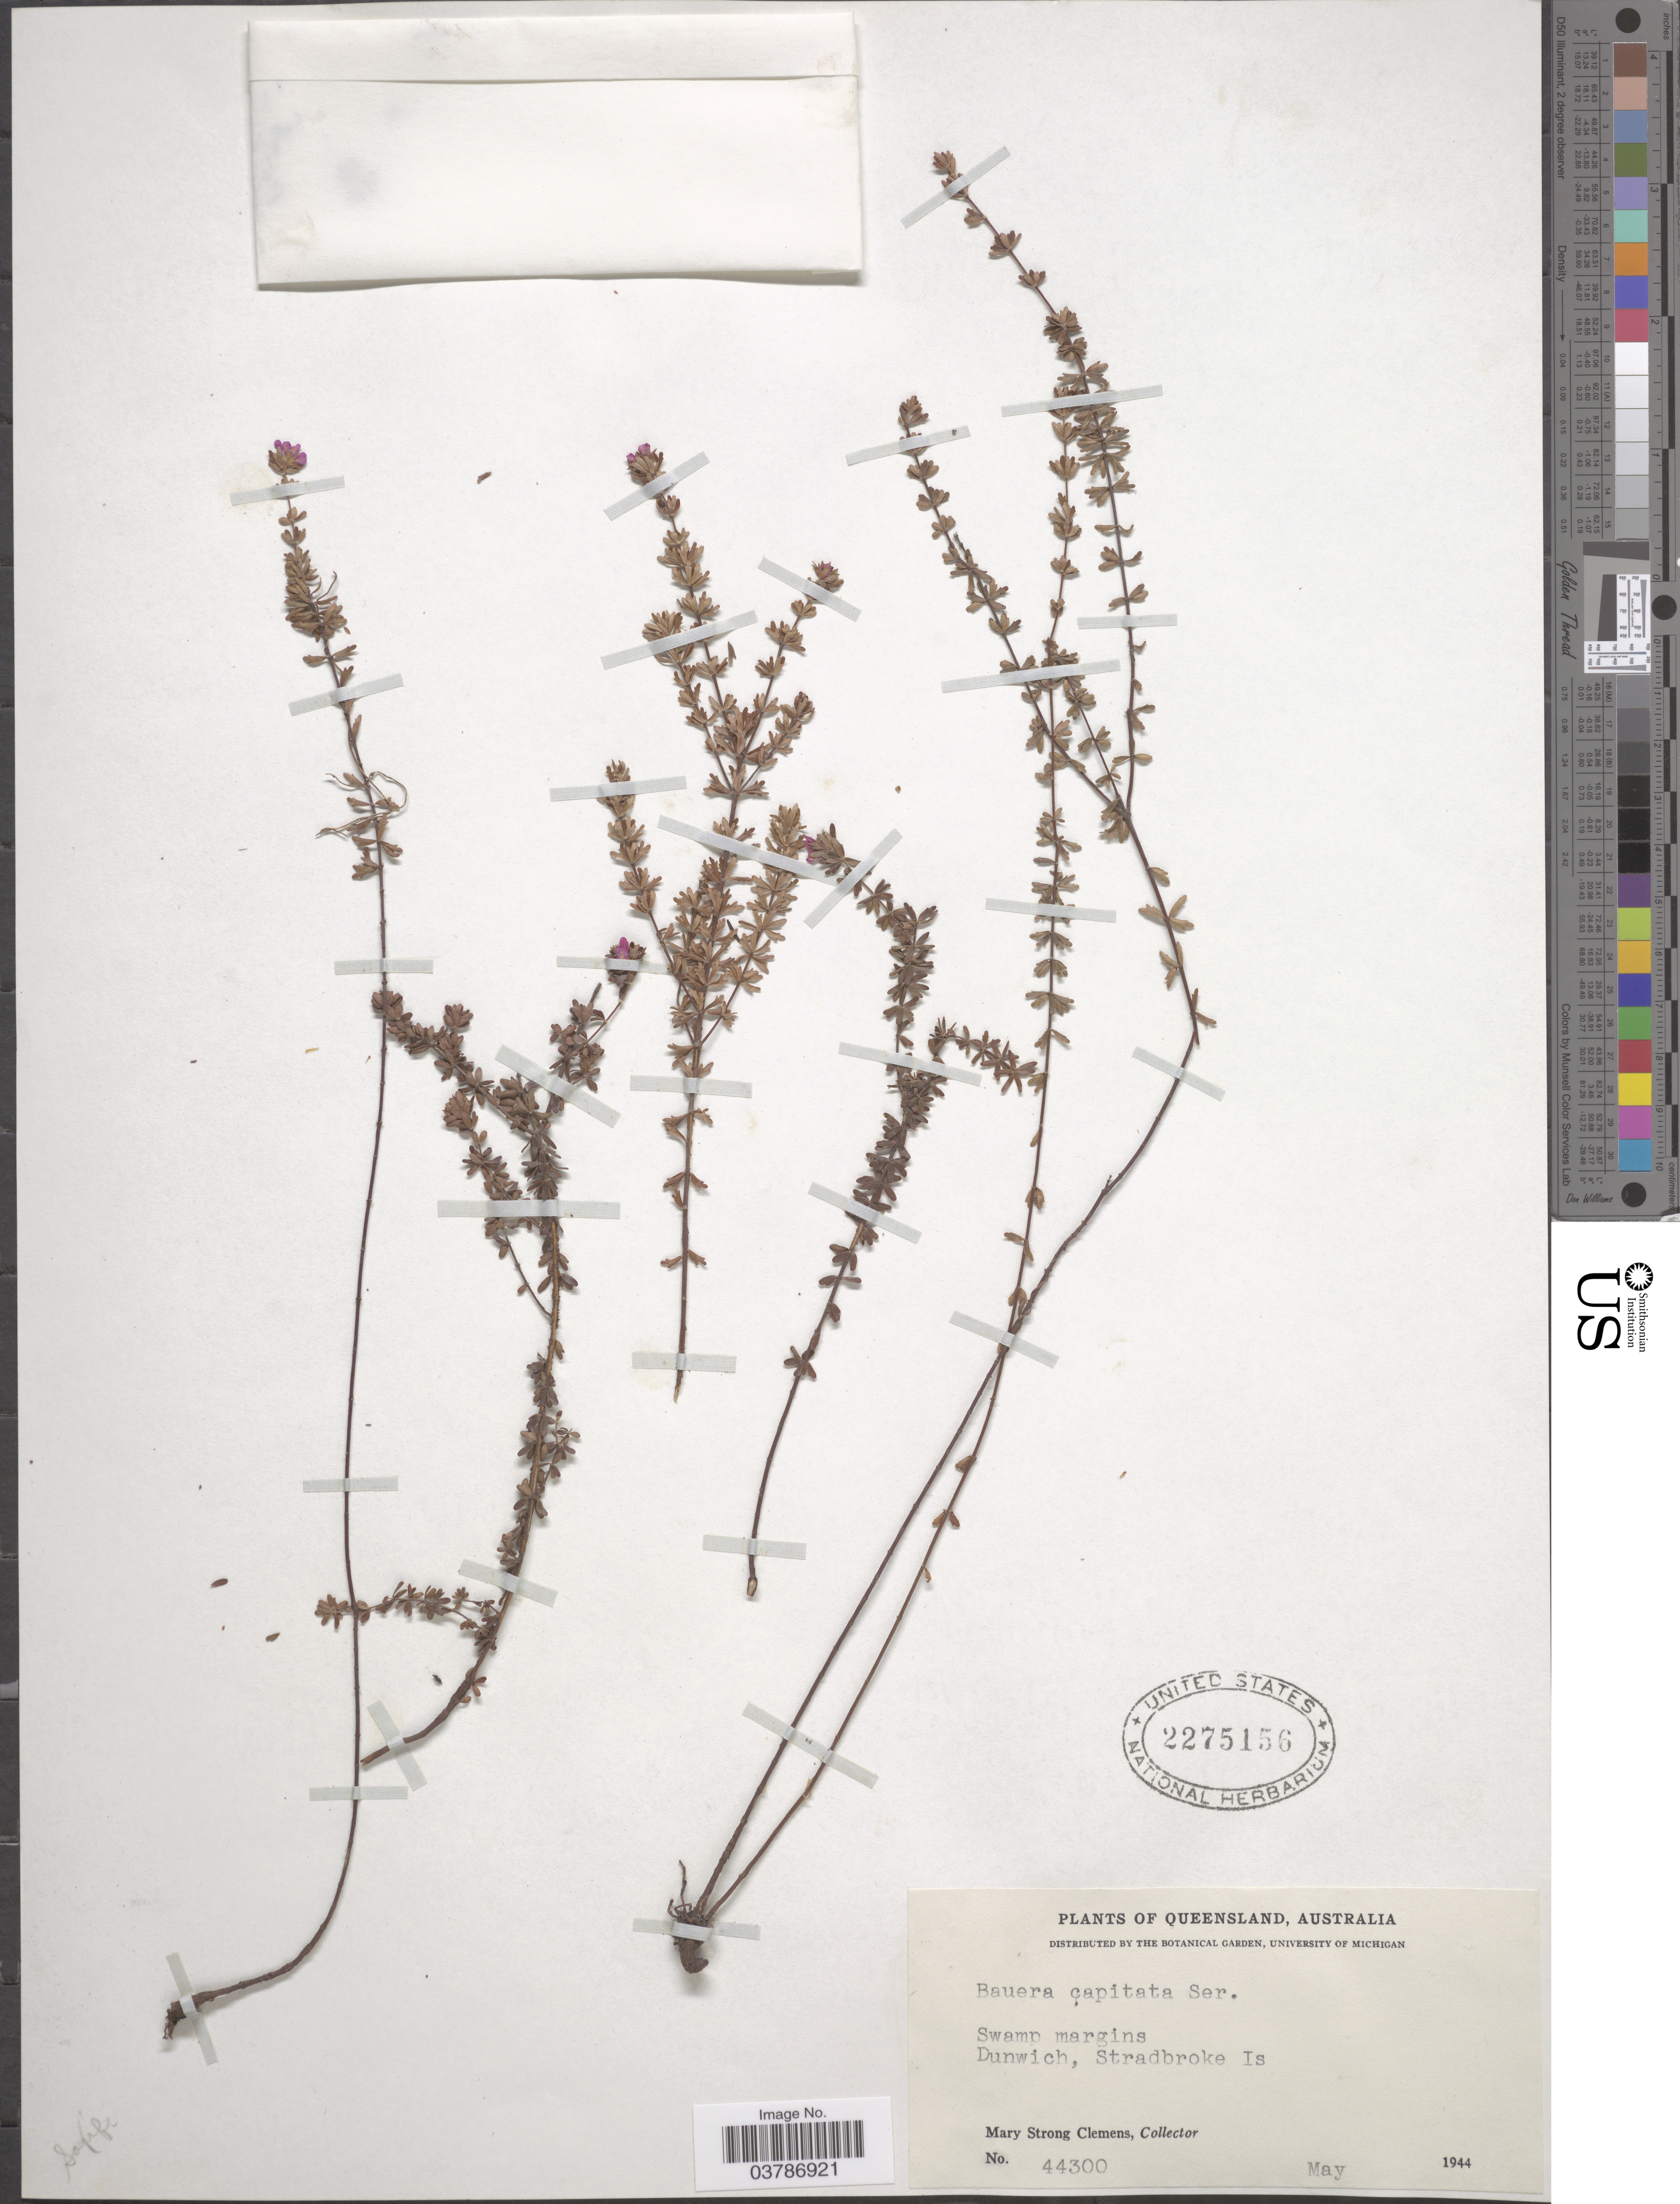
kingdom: Plantae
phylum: Tracheophyta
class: Magnoliopsida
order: Oxalidales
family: Cunoniaceae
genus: Bauera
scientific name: Bauera capitata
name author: Ser.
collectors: M. S. Clemens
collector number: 44300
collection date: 1944-05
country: Australia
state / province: Queensland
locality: Dunwich, Stradbroke Isl.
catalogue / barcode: US 2275156